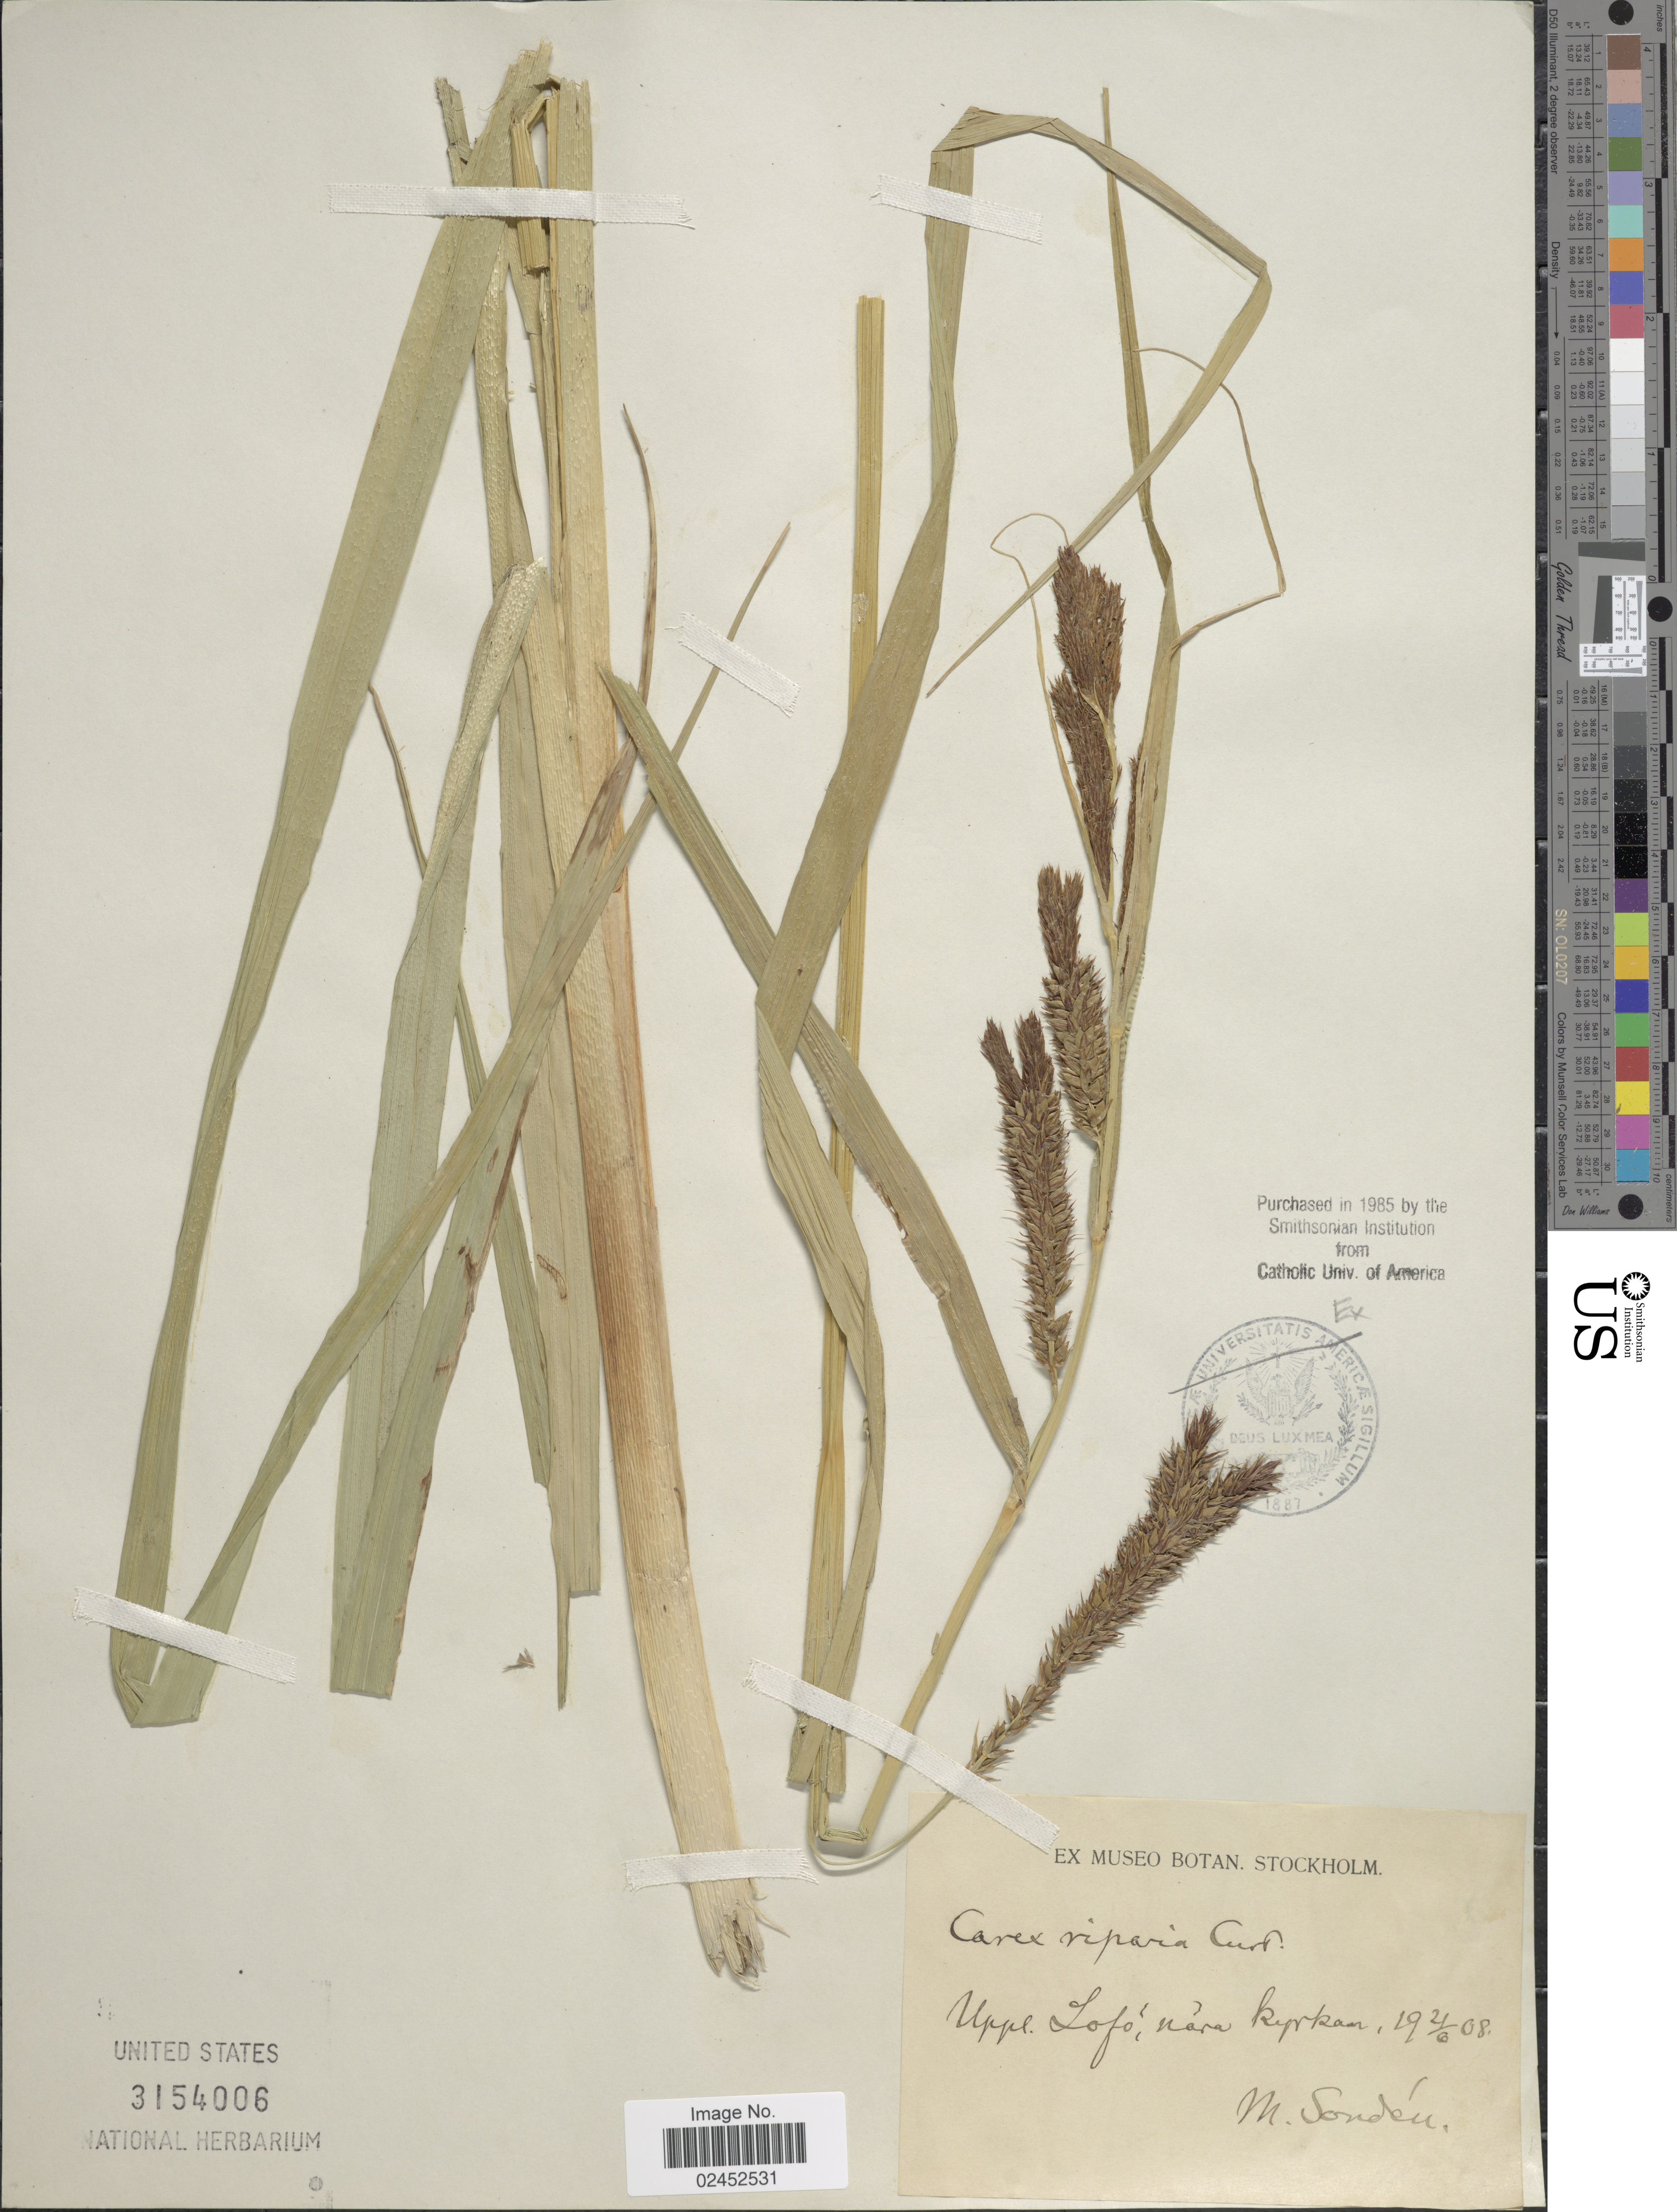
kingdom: Plantae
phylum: Tracheophyta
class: Liliopsida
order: Poales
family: Cyperaceae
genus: Carex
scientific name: Carex riparia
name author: Curtis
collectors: M. Sondén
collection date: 1908-06-21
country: Sweden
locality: Uppl. Lofo, nara kyrkan.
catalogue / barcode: US 3154006